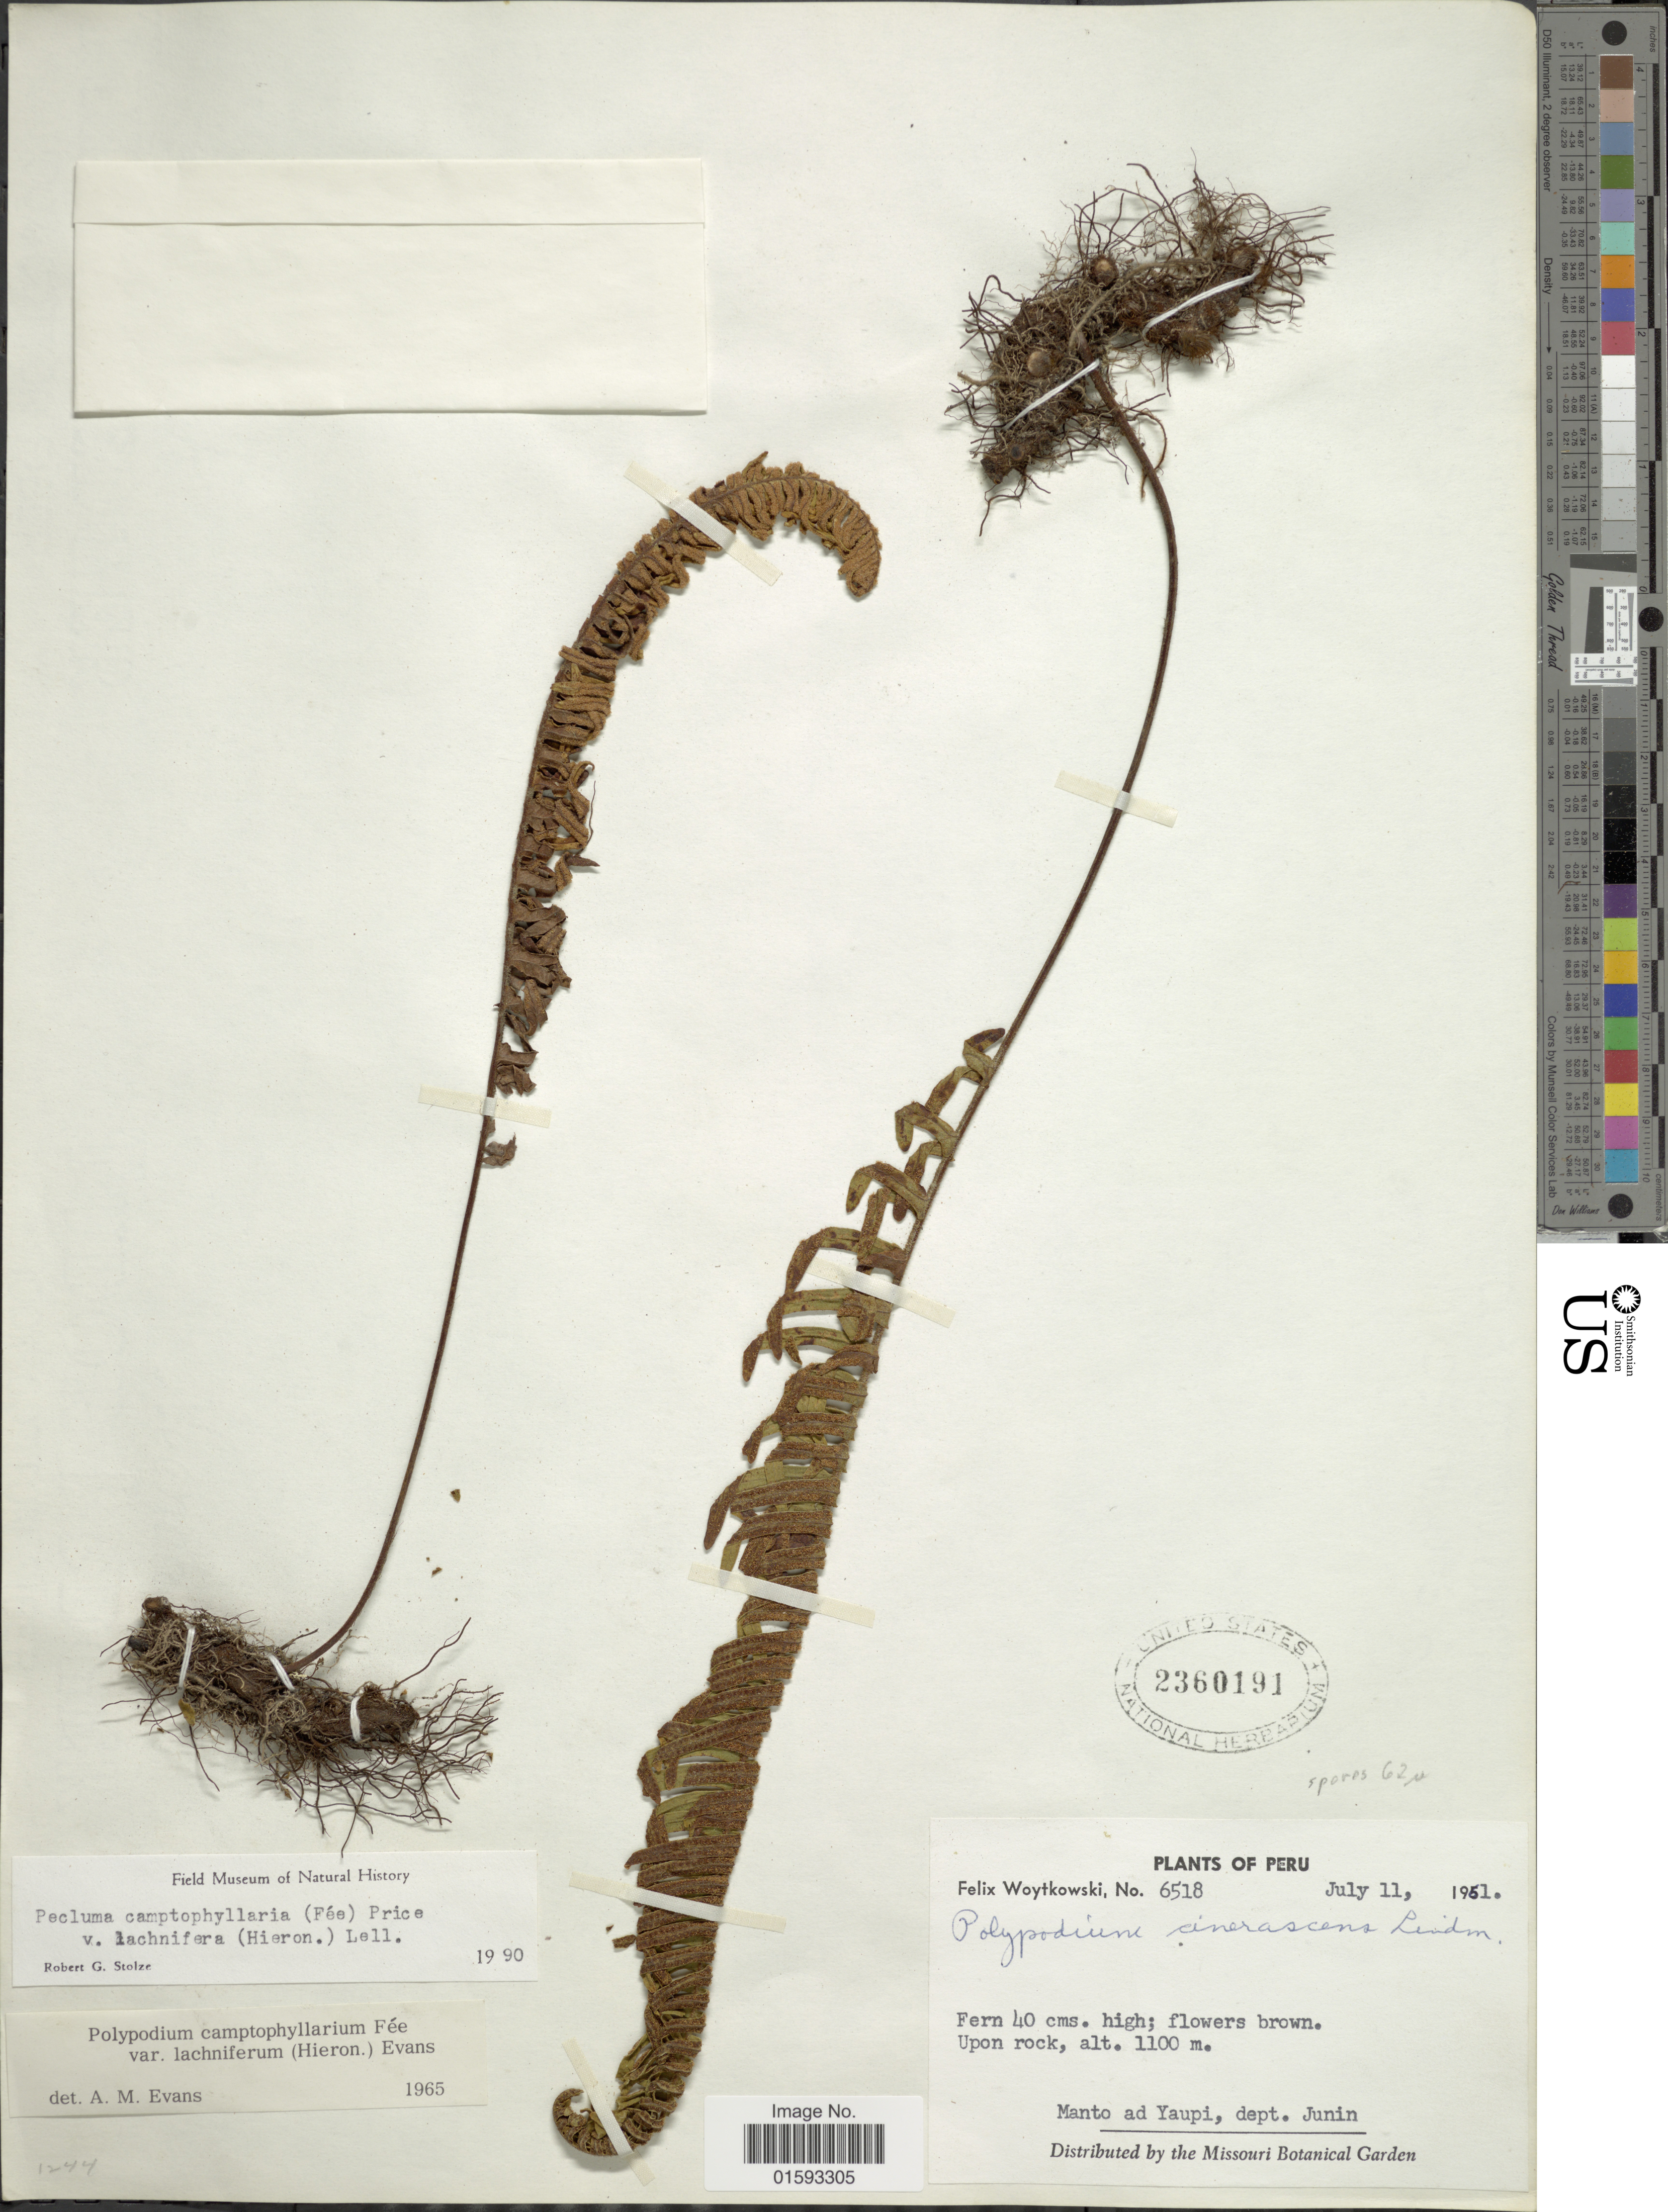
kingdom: Plantae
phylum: Tracheophyta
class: Polypodiopsida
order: Polypodiales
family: Polypodiaceae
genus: Pecluma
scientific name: Pecluma camptophyllaria var. lachnifera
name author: (Hieron.) Lellinger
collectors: F. Woytkowski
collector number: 6518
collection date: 1951-07-11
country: Peru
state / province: Junín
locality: Manto ad Yaupi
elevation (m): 1100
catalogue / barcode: US 2360191